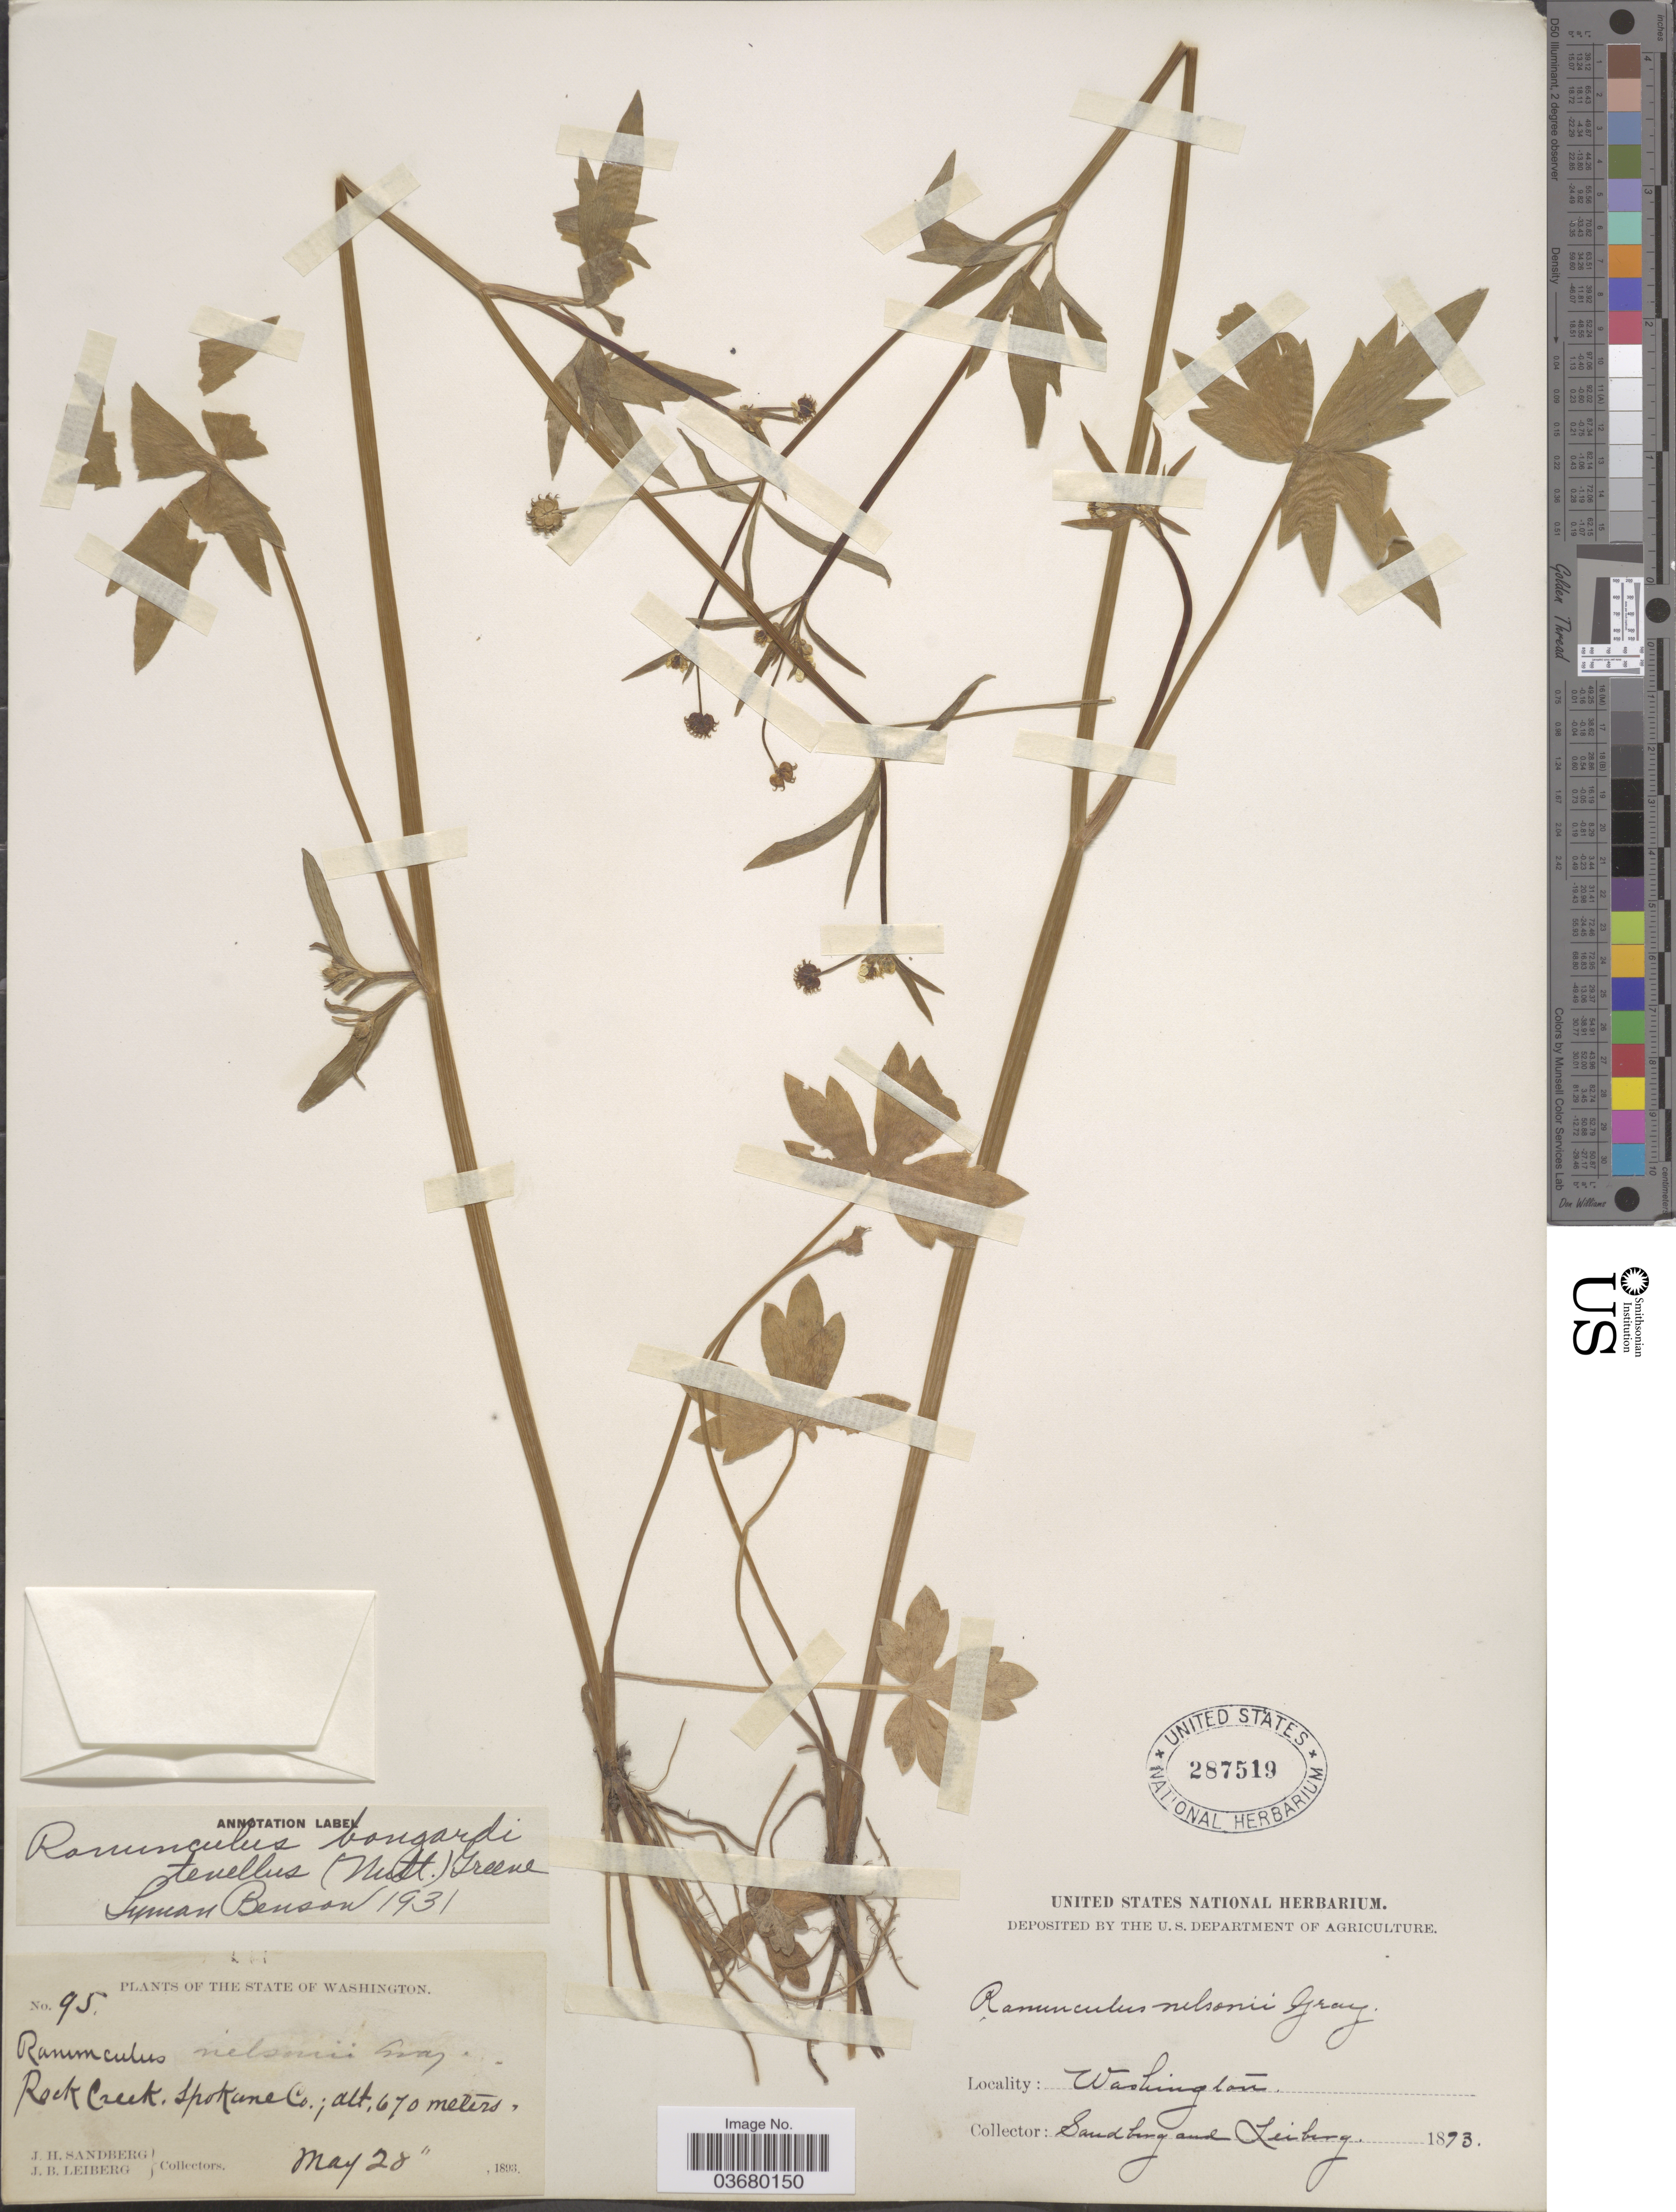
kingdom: Plantae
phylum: Tracheophyta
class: Magnoliopsida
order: Ranunculales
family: Ranunculaceae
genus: Ranunculus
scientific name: Ranunculus bongardii var. tenellus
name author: (A. Gray) Greene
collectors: J. H. Sandberg & J. B. Leiberg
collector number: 95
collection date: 1893-05-28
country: United States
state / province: Washington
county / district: Spokane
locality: Rock Creek. Spokane Co.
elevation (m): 670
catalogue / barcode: US 287519